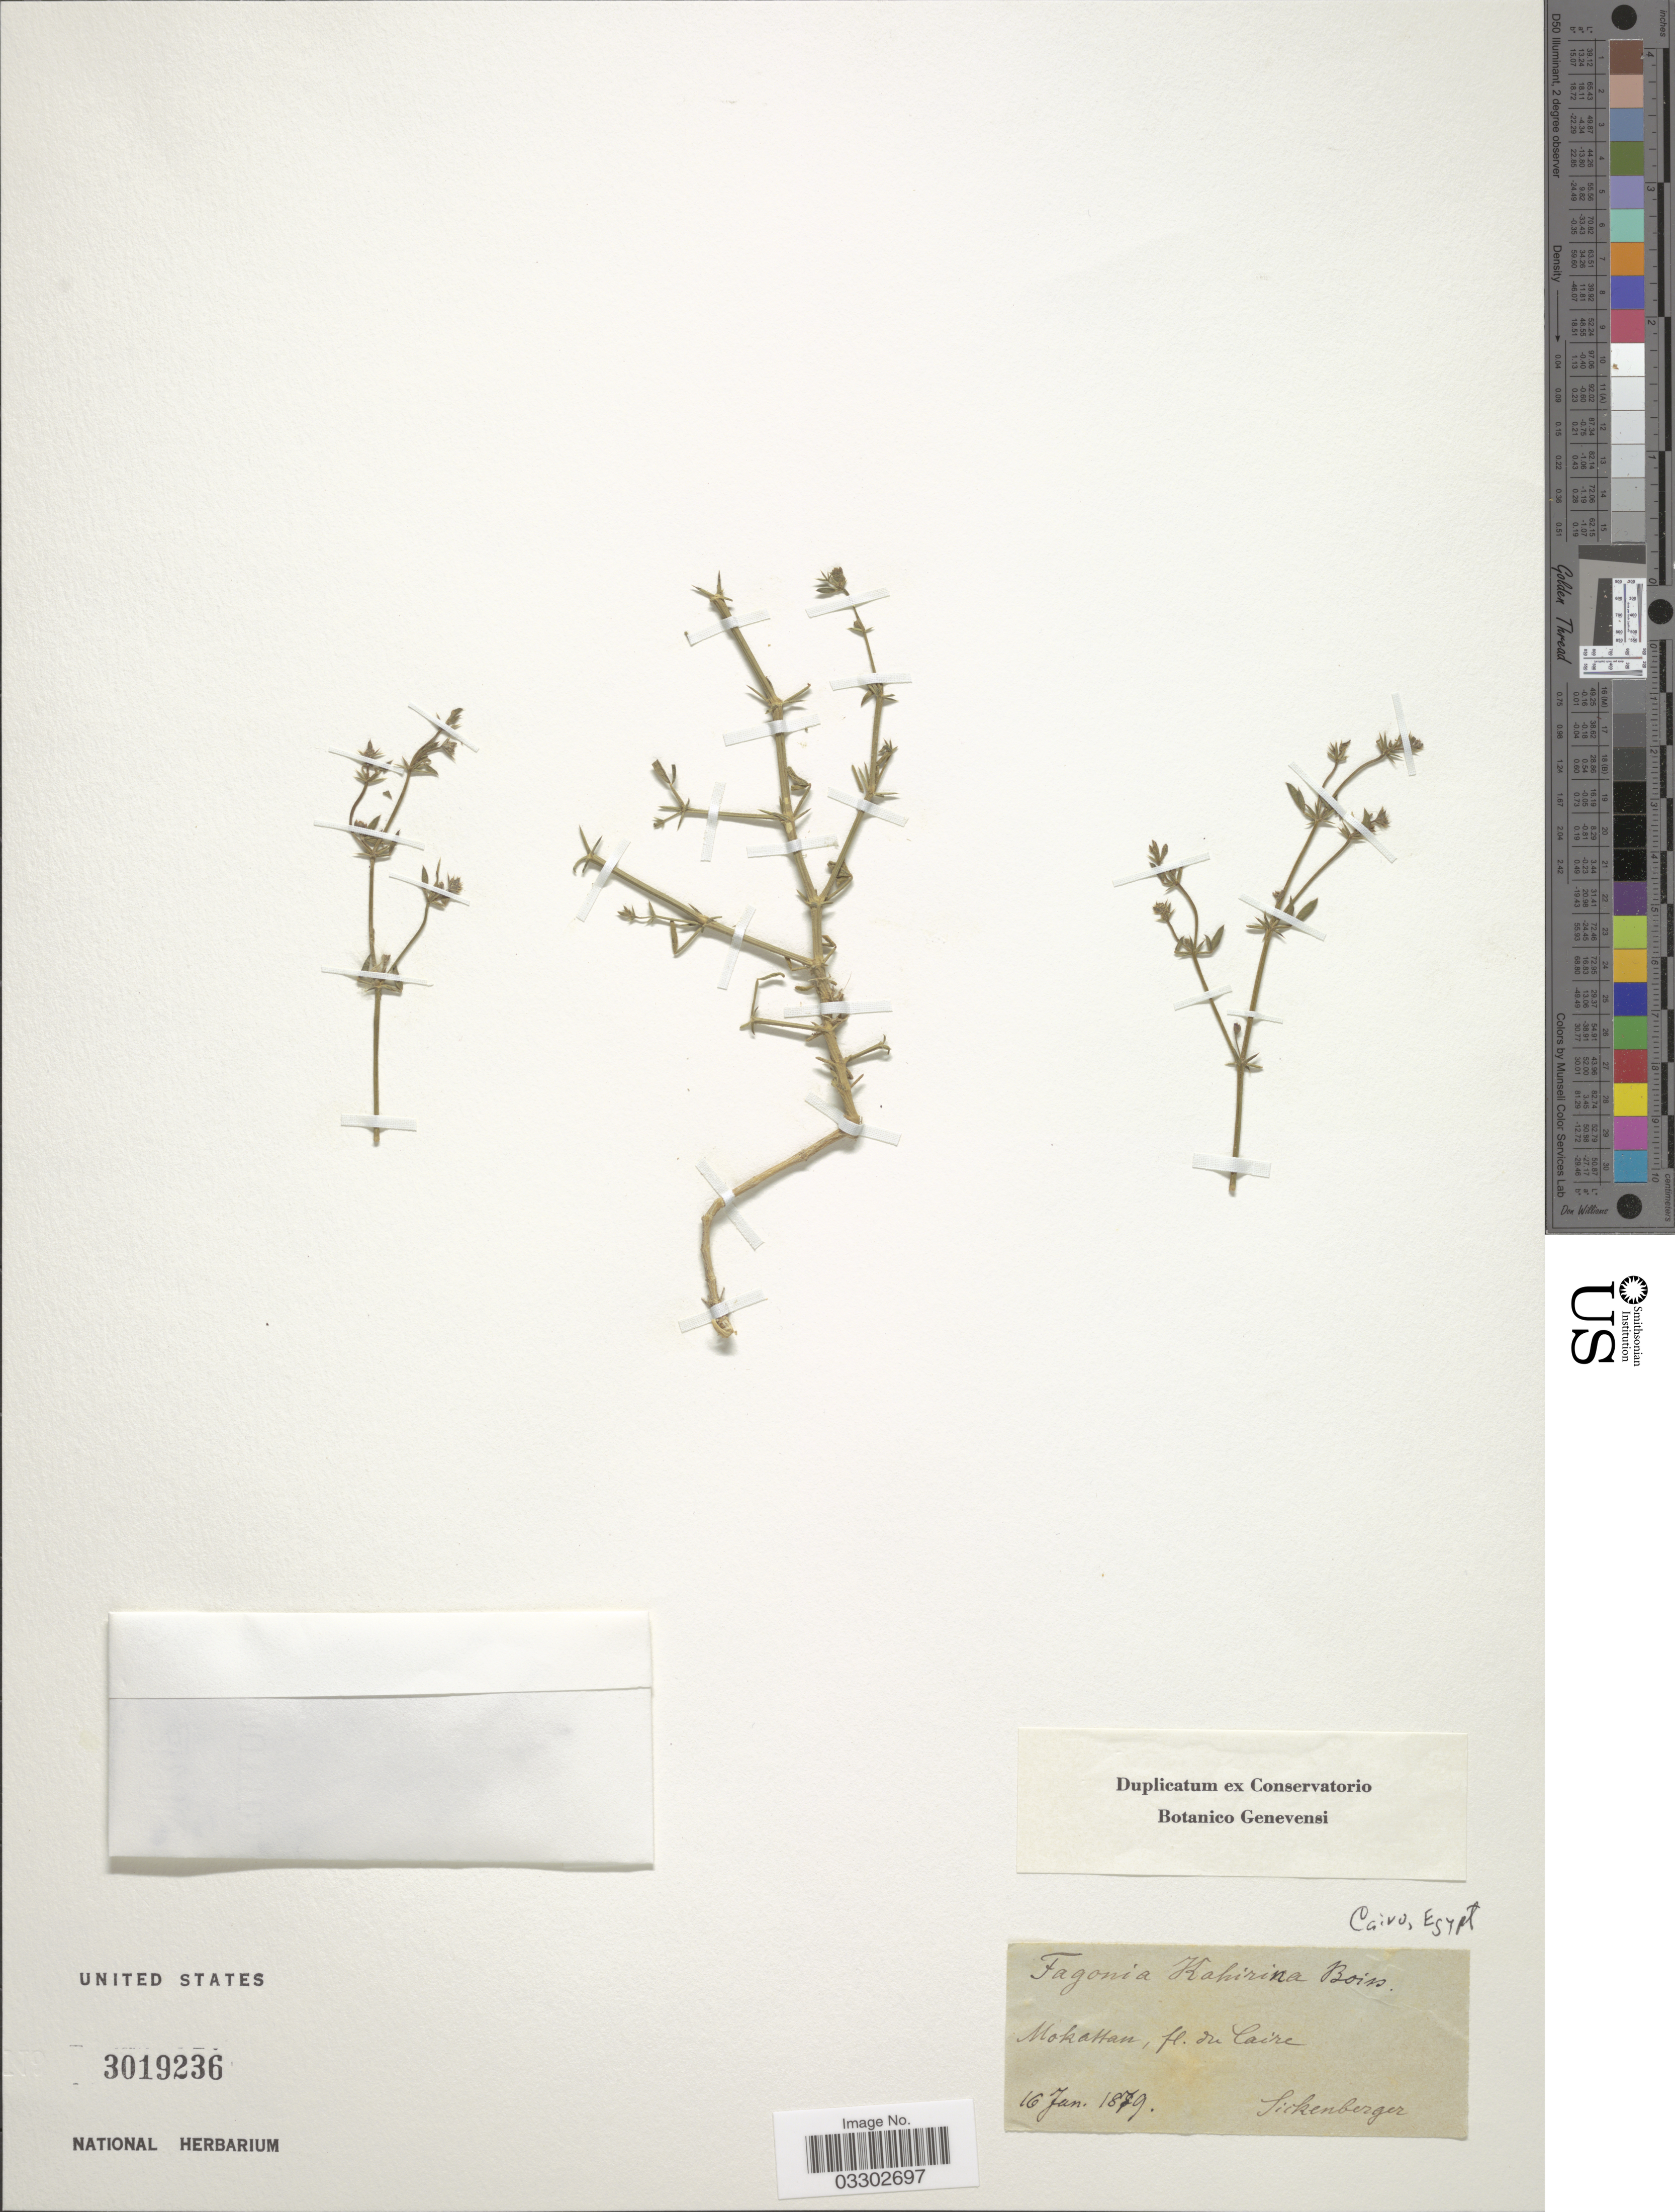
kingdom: Plantae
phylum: Tracheophyta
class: Magnoliopsida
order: Zygophyllales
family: Zygophyllaceae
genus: Fagonia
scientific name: Fagonia kahirina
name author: Boiss.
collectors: Sickenberger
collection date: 1879-01-16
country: Egypt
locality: Cairo. Mokattam.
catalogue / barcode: US 3019236